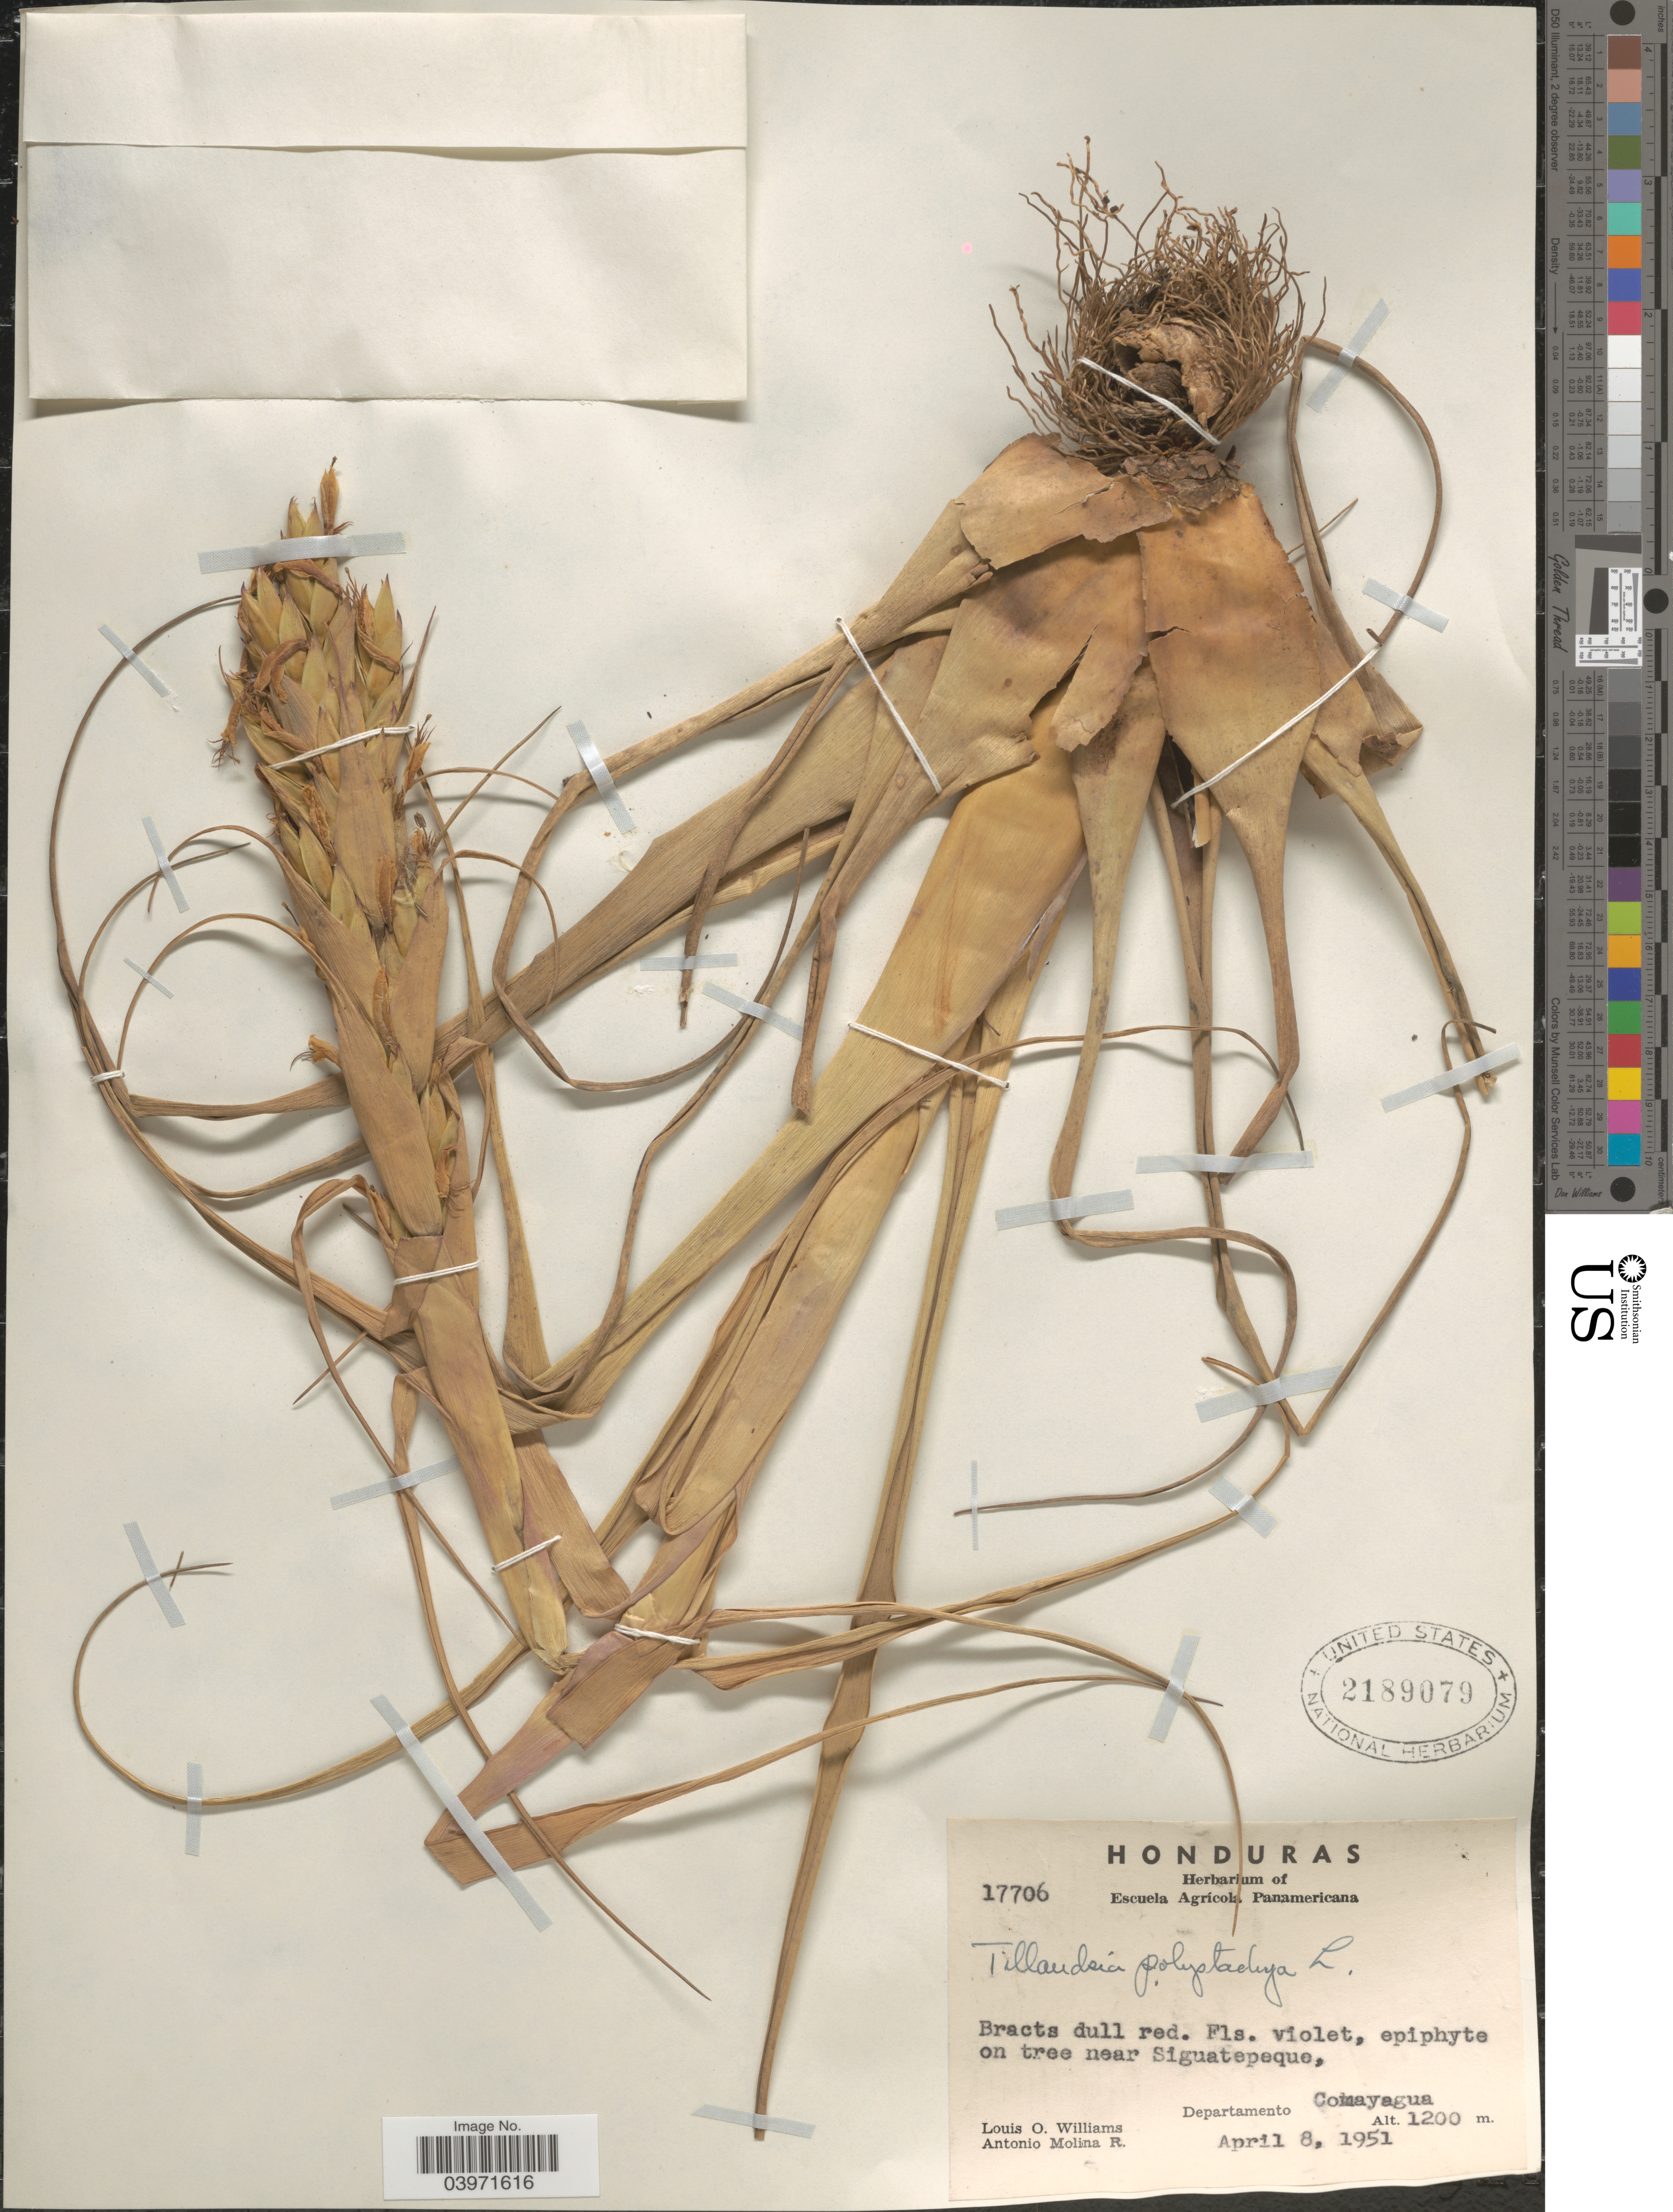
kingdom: Plantae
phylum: Tracheophyta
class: Liliopsida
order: Poales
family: Bromeliaceae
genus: Tillandsia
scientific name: Tillandsia polystachia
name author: (L.) L.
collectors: L. O. Williams & A. Molina R.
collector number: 17706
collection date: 1951-04-08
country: Honduras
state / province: Comayagua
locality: Epiphyte on tree near Siguatepeque, Departamento Comayagua.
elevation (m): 1200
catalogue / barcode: US 2189079